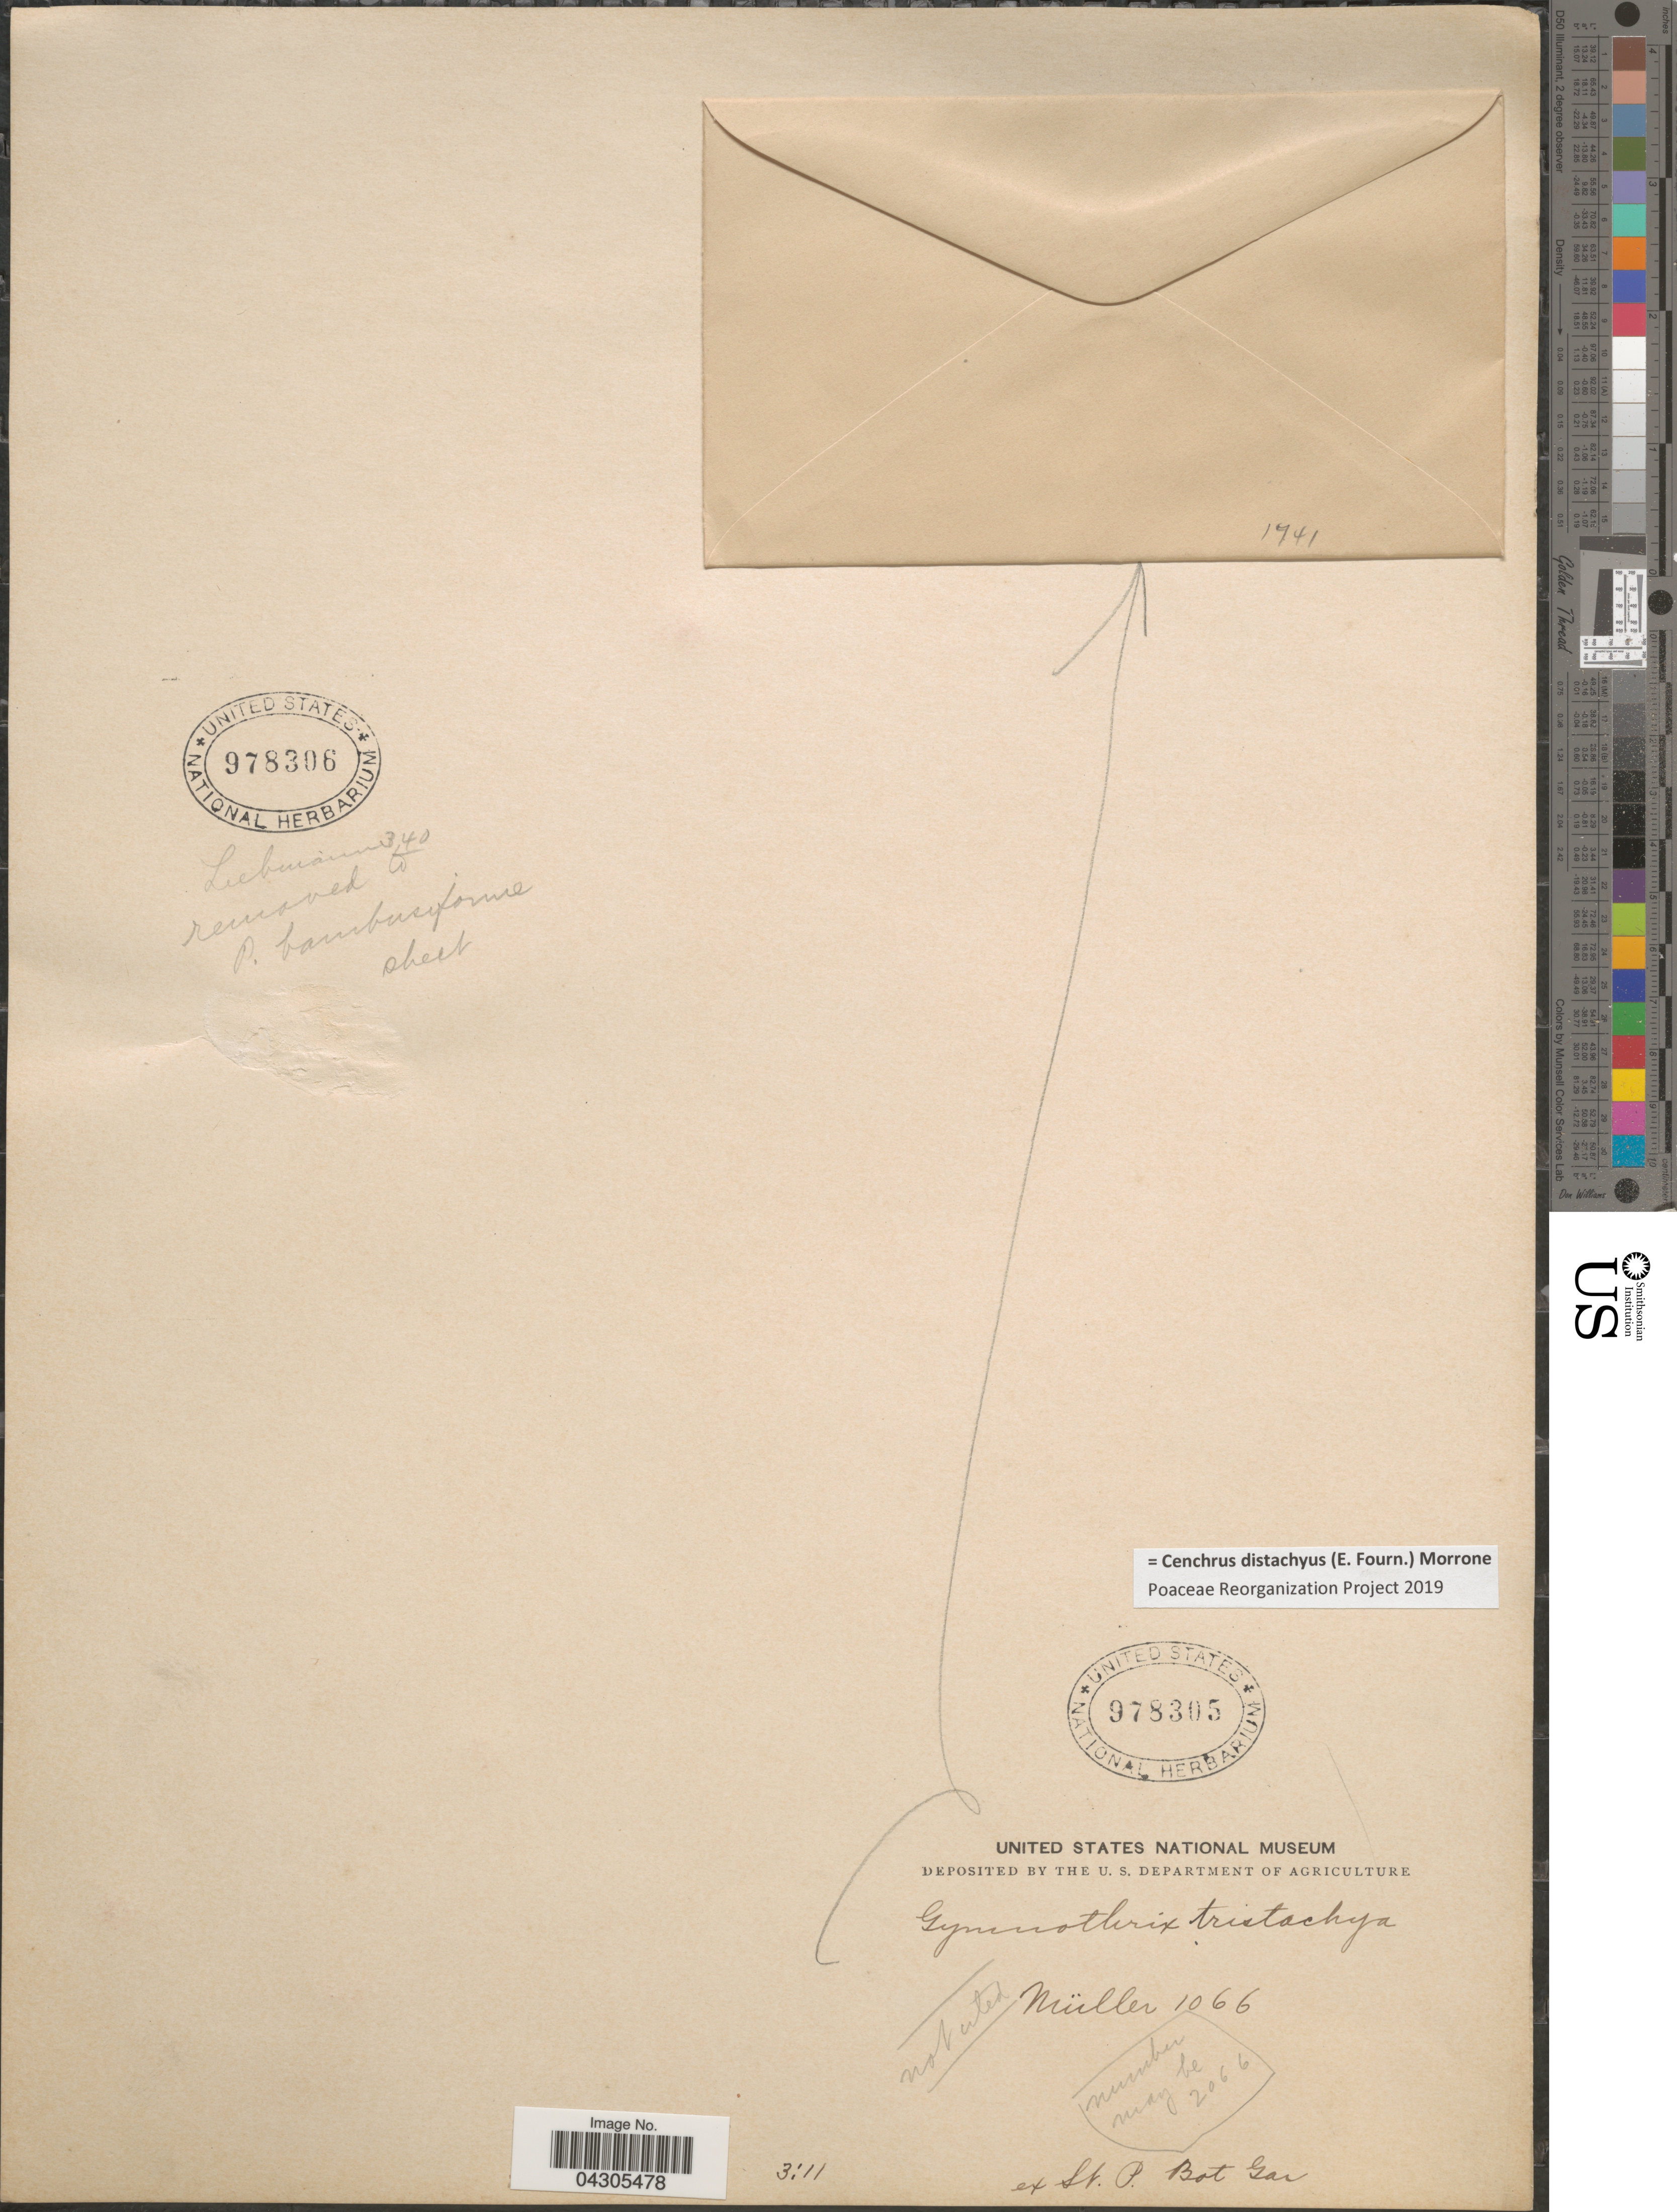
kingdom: Plantae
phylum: Tracheophyta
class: Liliopsida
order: Poales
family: Poaceae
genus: Cenchrus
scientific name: Cenchrus distachyus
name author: (E. Fourn.) Morrone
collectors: Liebmann, --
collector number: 340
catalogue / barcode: US 978306